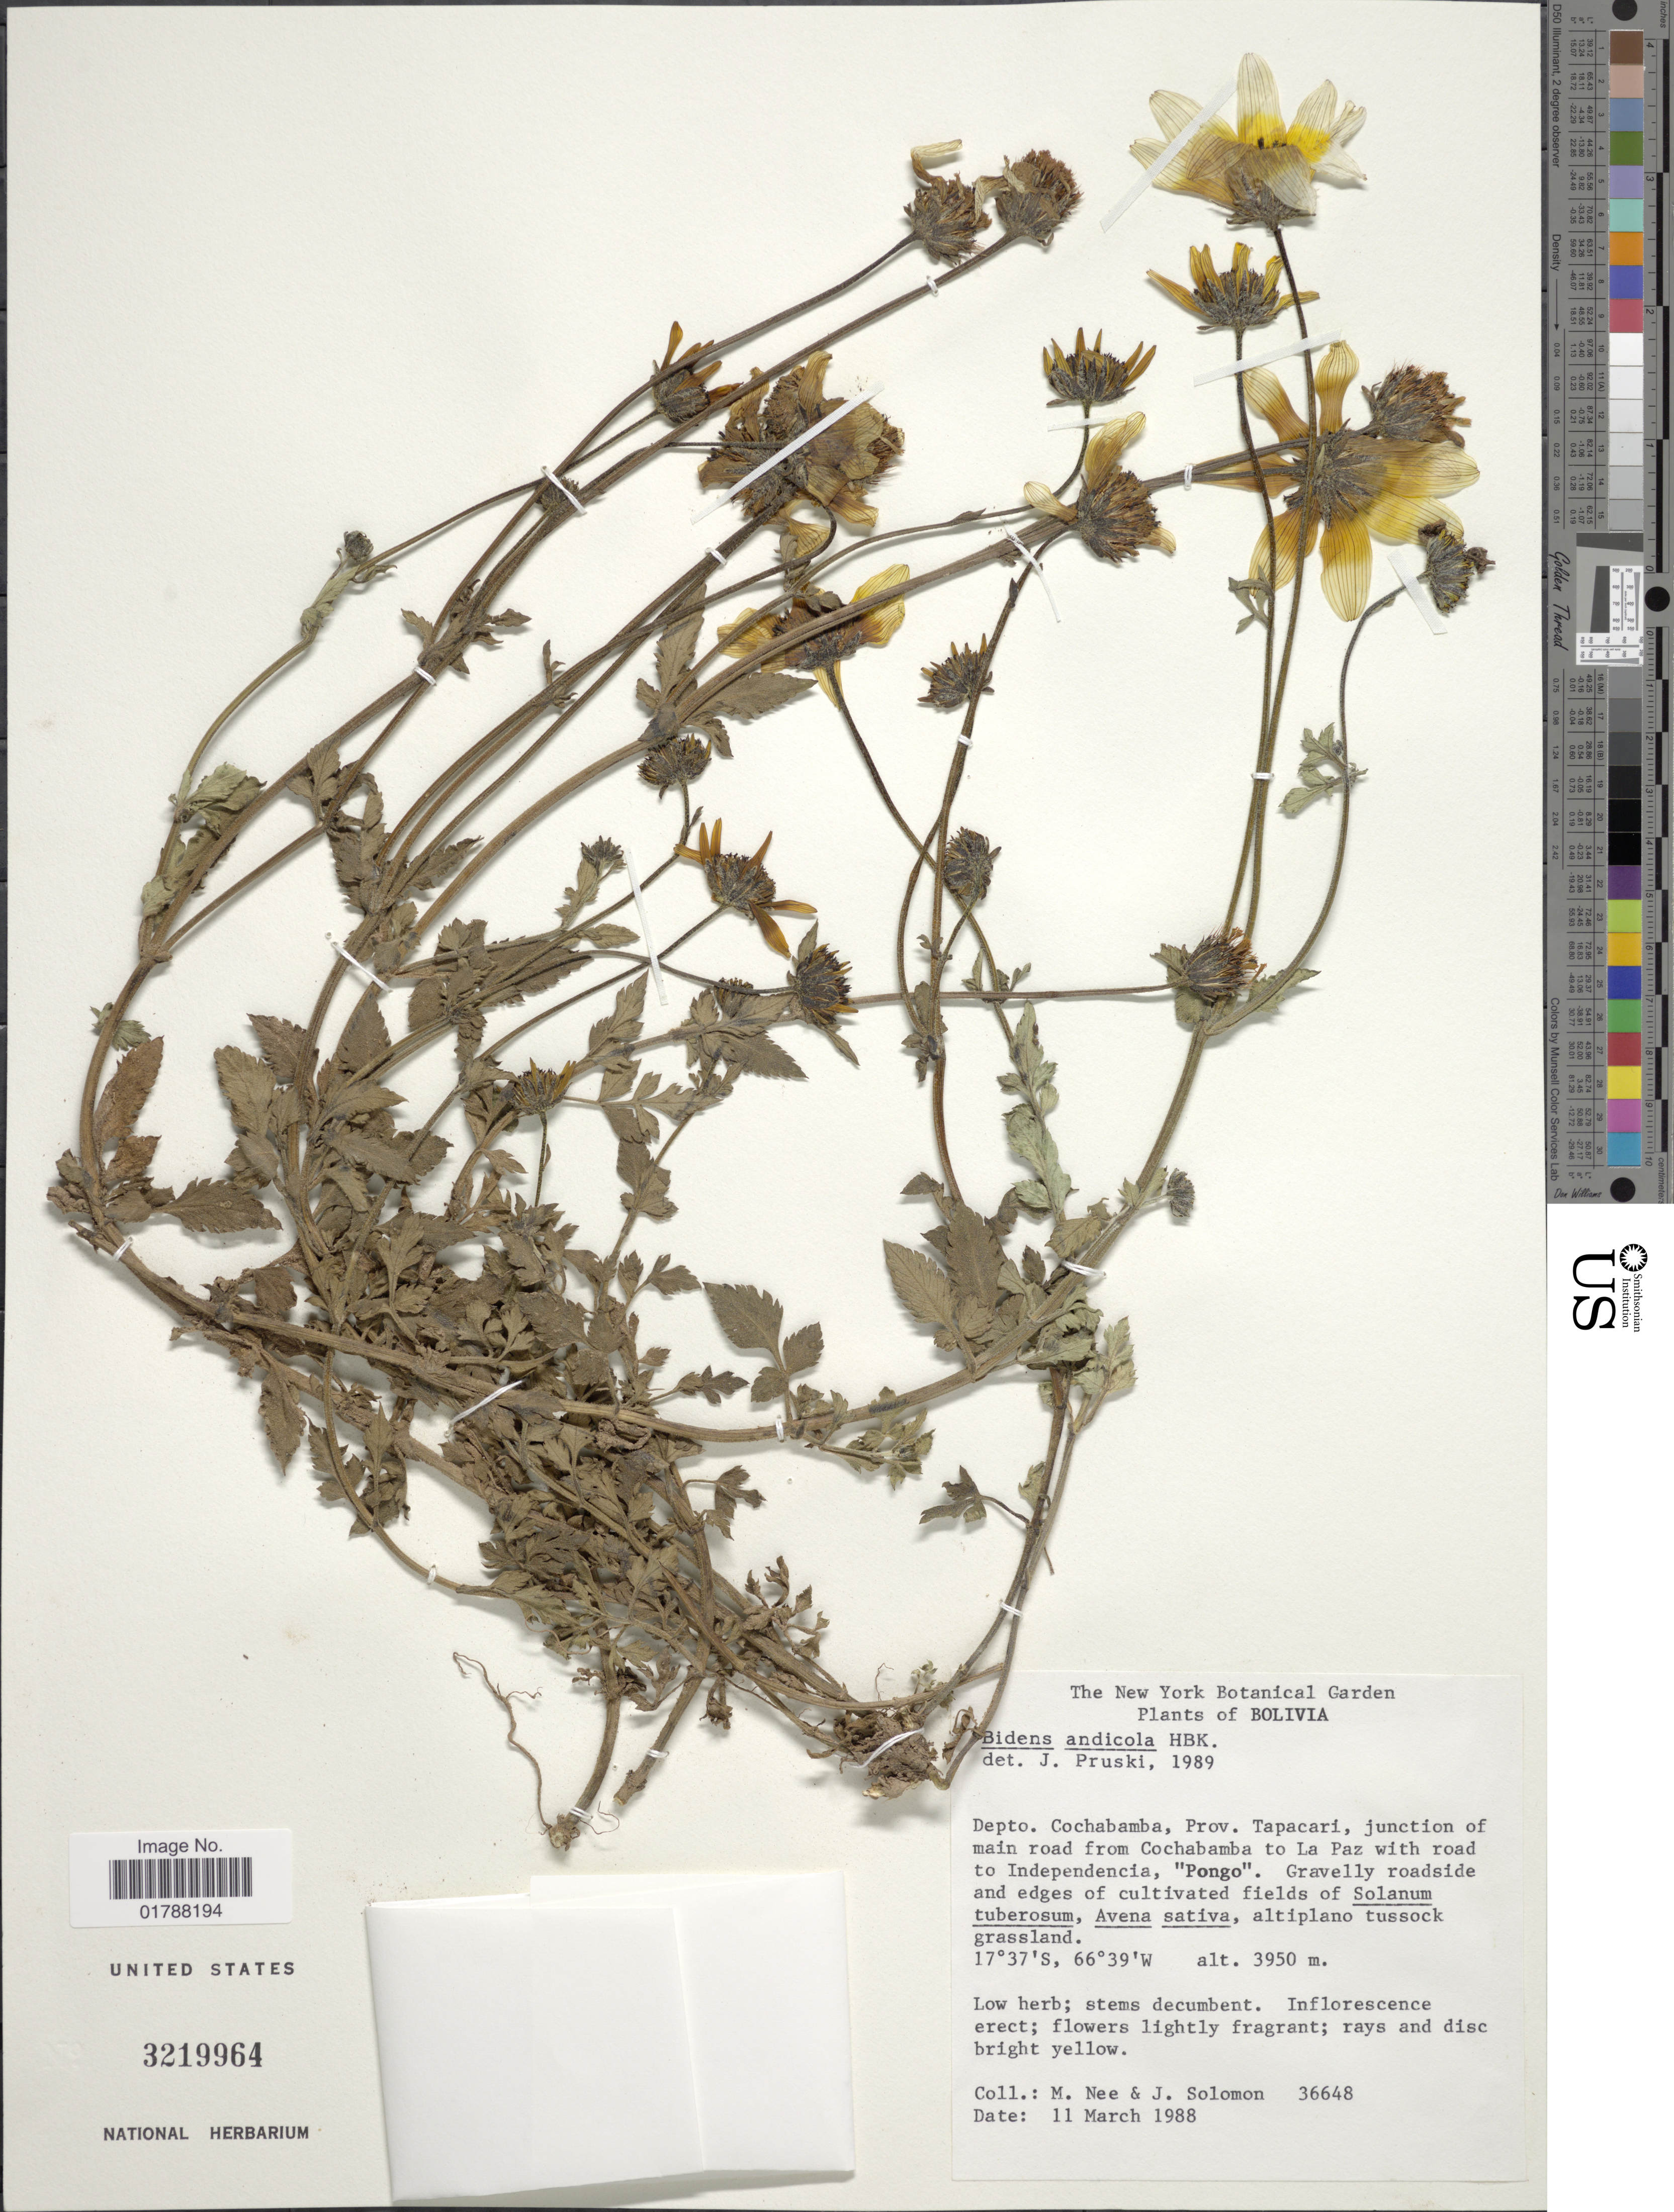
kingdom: Plantae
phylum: Tracheophyta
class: Magnoliopsida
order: Asterales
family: Asteraceae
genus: Bidens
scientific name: Bidens andicola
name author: Kunth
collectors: M. Nee & J. Solomon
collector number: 36648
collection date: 1988-03-11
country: Bolivia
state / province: Cochabamba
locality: Prov. Tapacari, junction of main road from Cochabamba to La Paz with road to Independencia, "Pongo".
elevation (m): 3950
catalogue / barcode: US 3219964